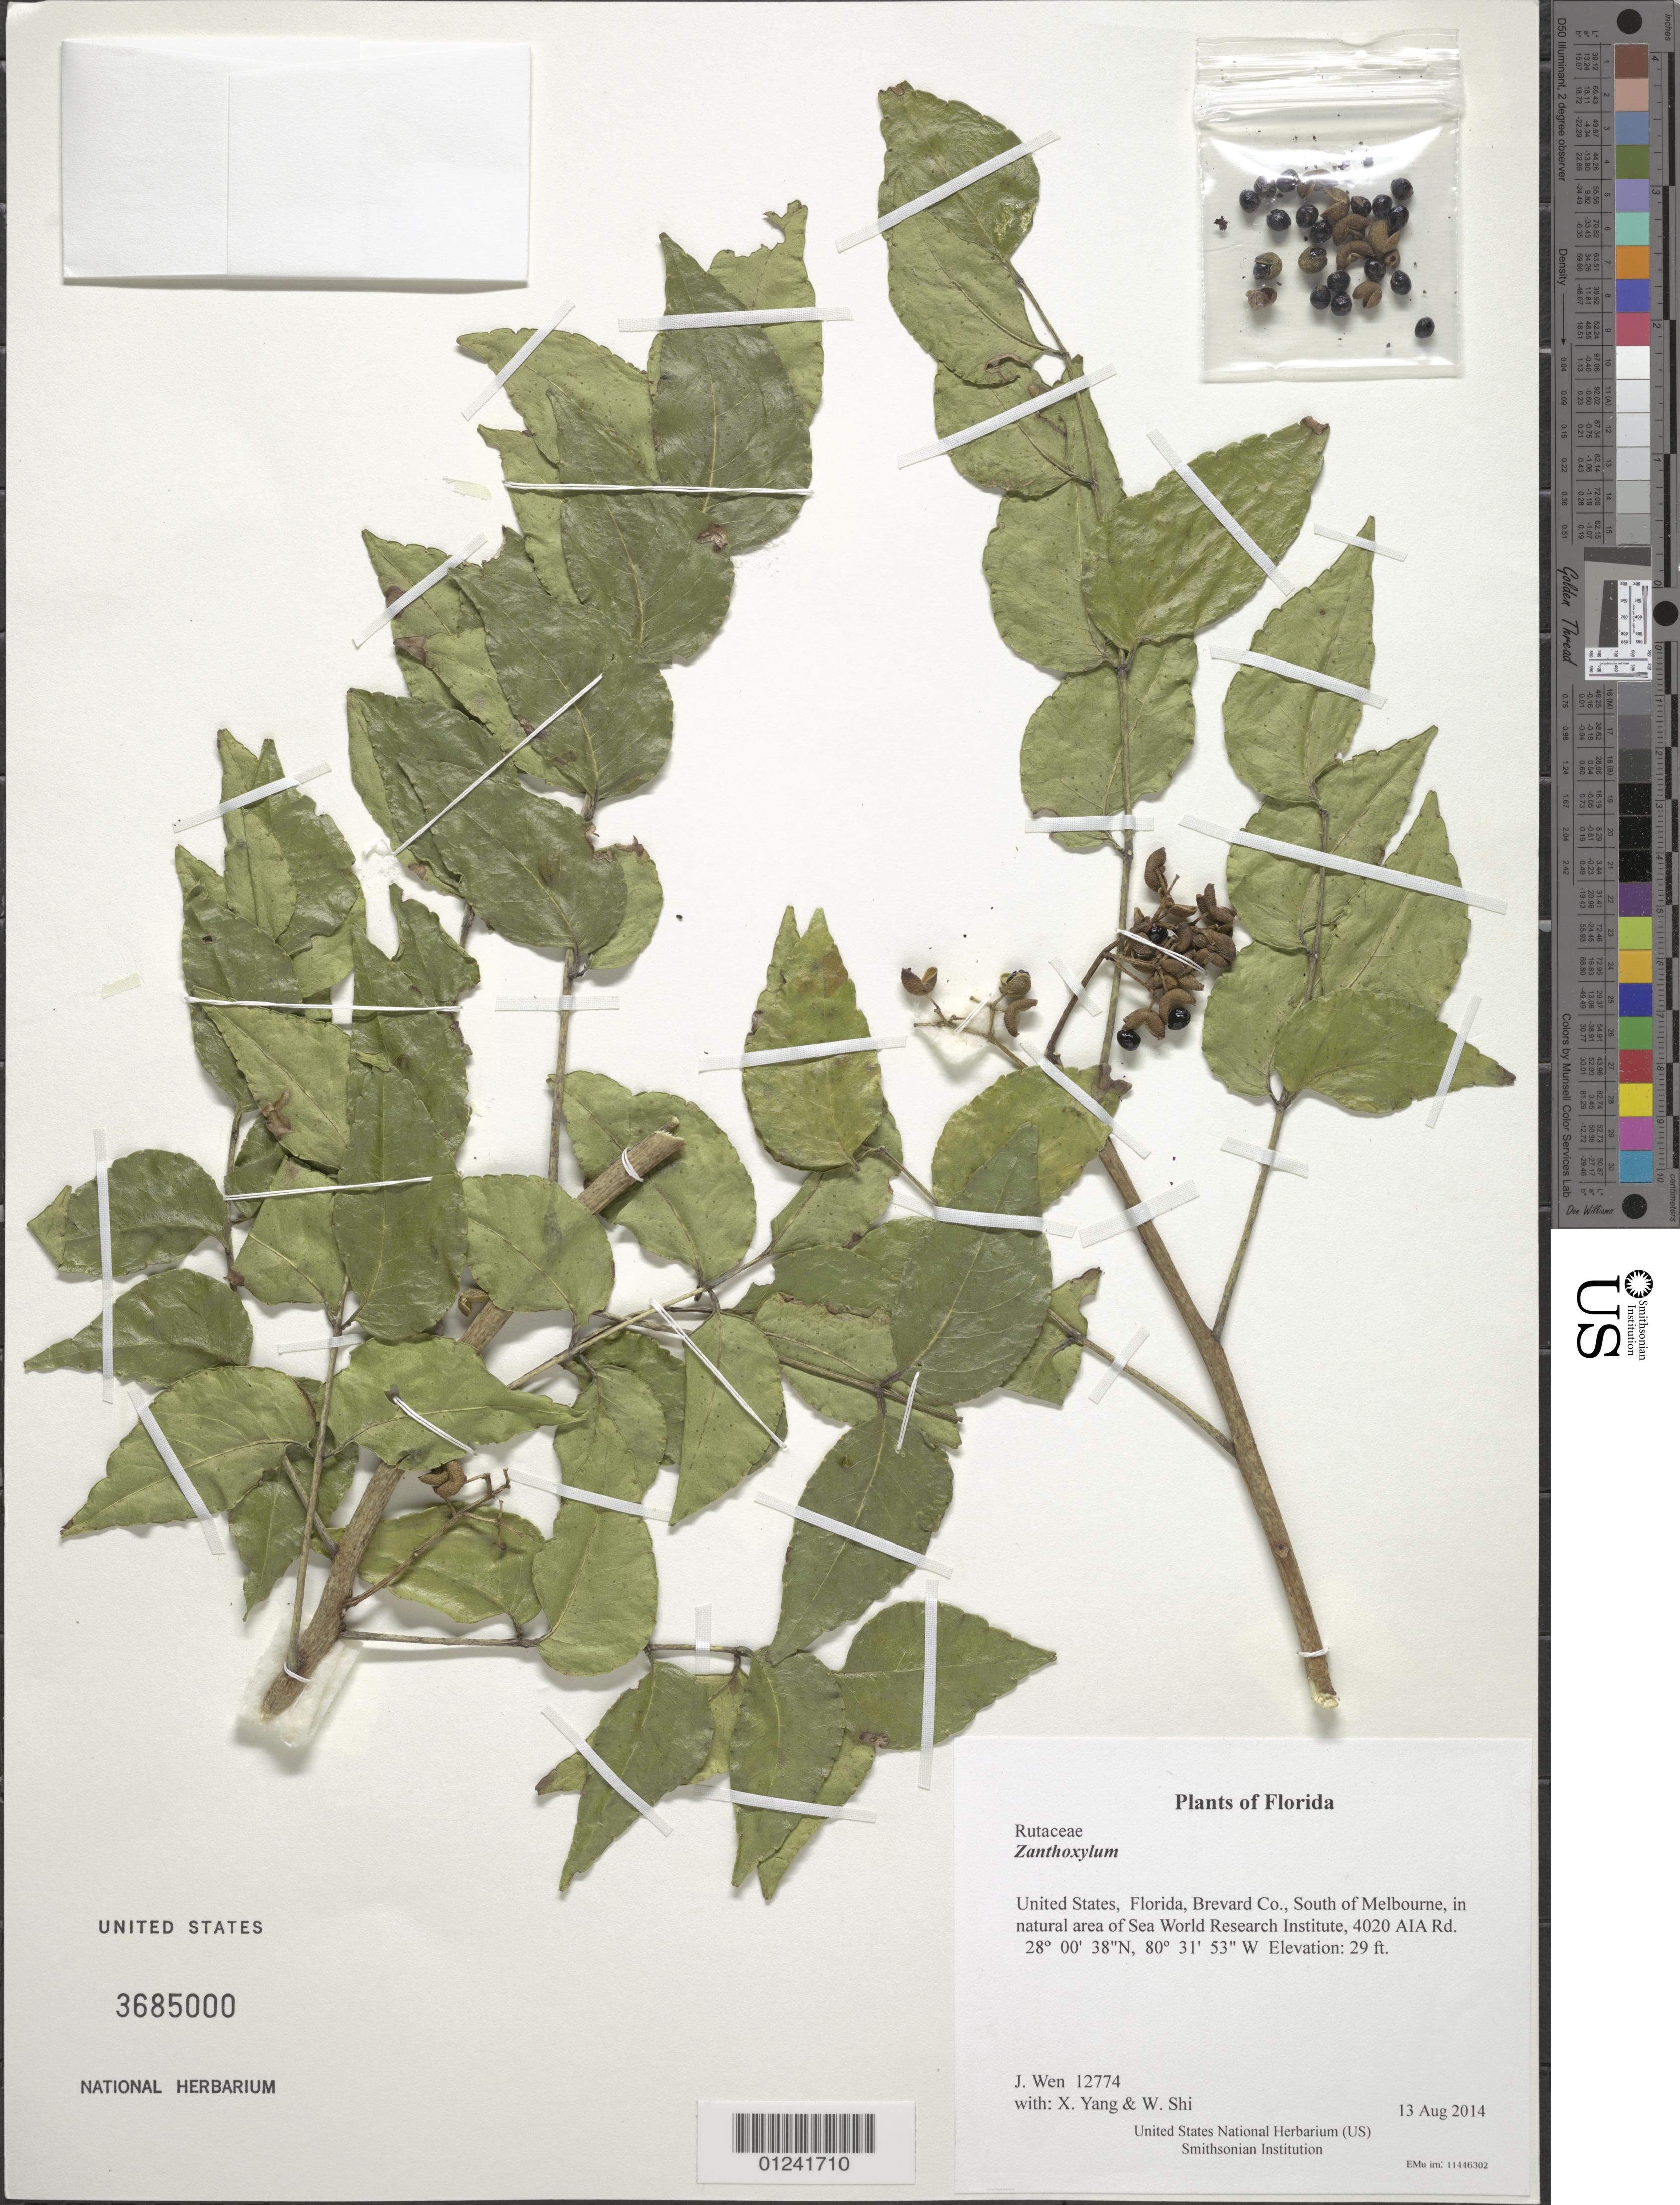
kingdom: Plantae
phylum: Tracheophyta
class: Magnoliopsida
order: Sapindales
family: Rutaceae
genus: Zanthoxylum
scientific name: Zanthoxylum clava-herculis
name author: L.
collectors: J. Wen, X. Yang & W. Shi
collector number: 12774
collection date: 2014-08-13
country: United States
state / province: Florida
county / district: Brevard Co.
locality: South of Melbourne, in natural area of Sea World Research Institute, 4020 AIA Rd.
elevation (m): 9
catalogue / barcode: US 3685000